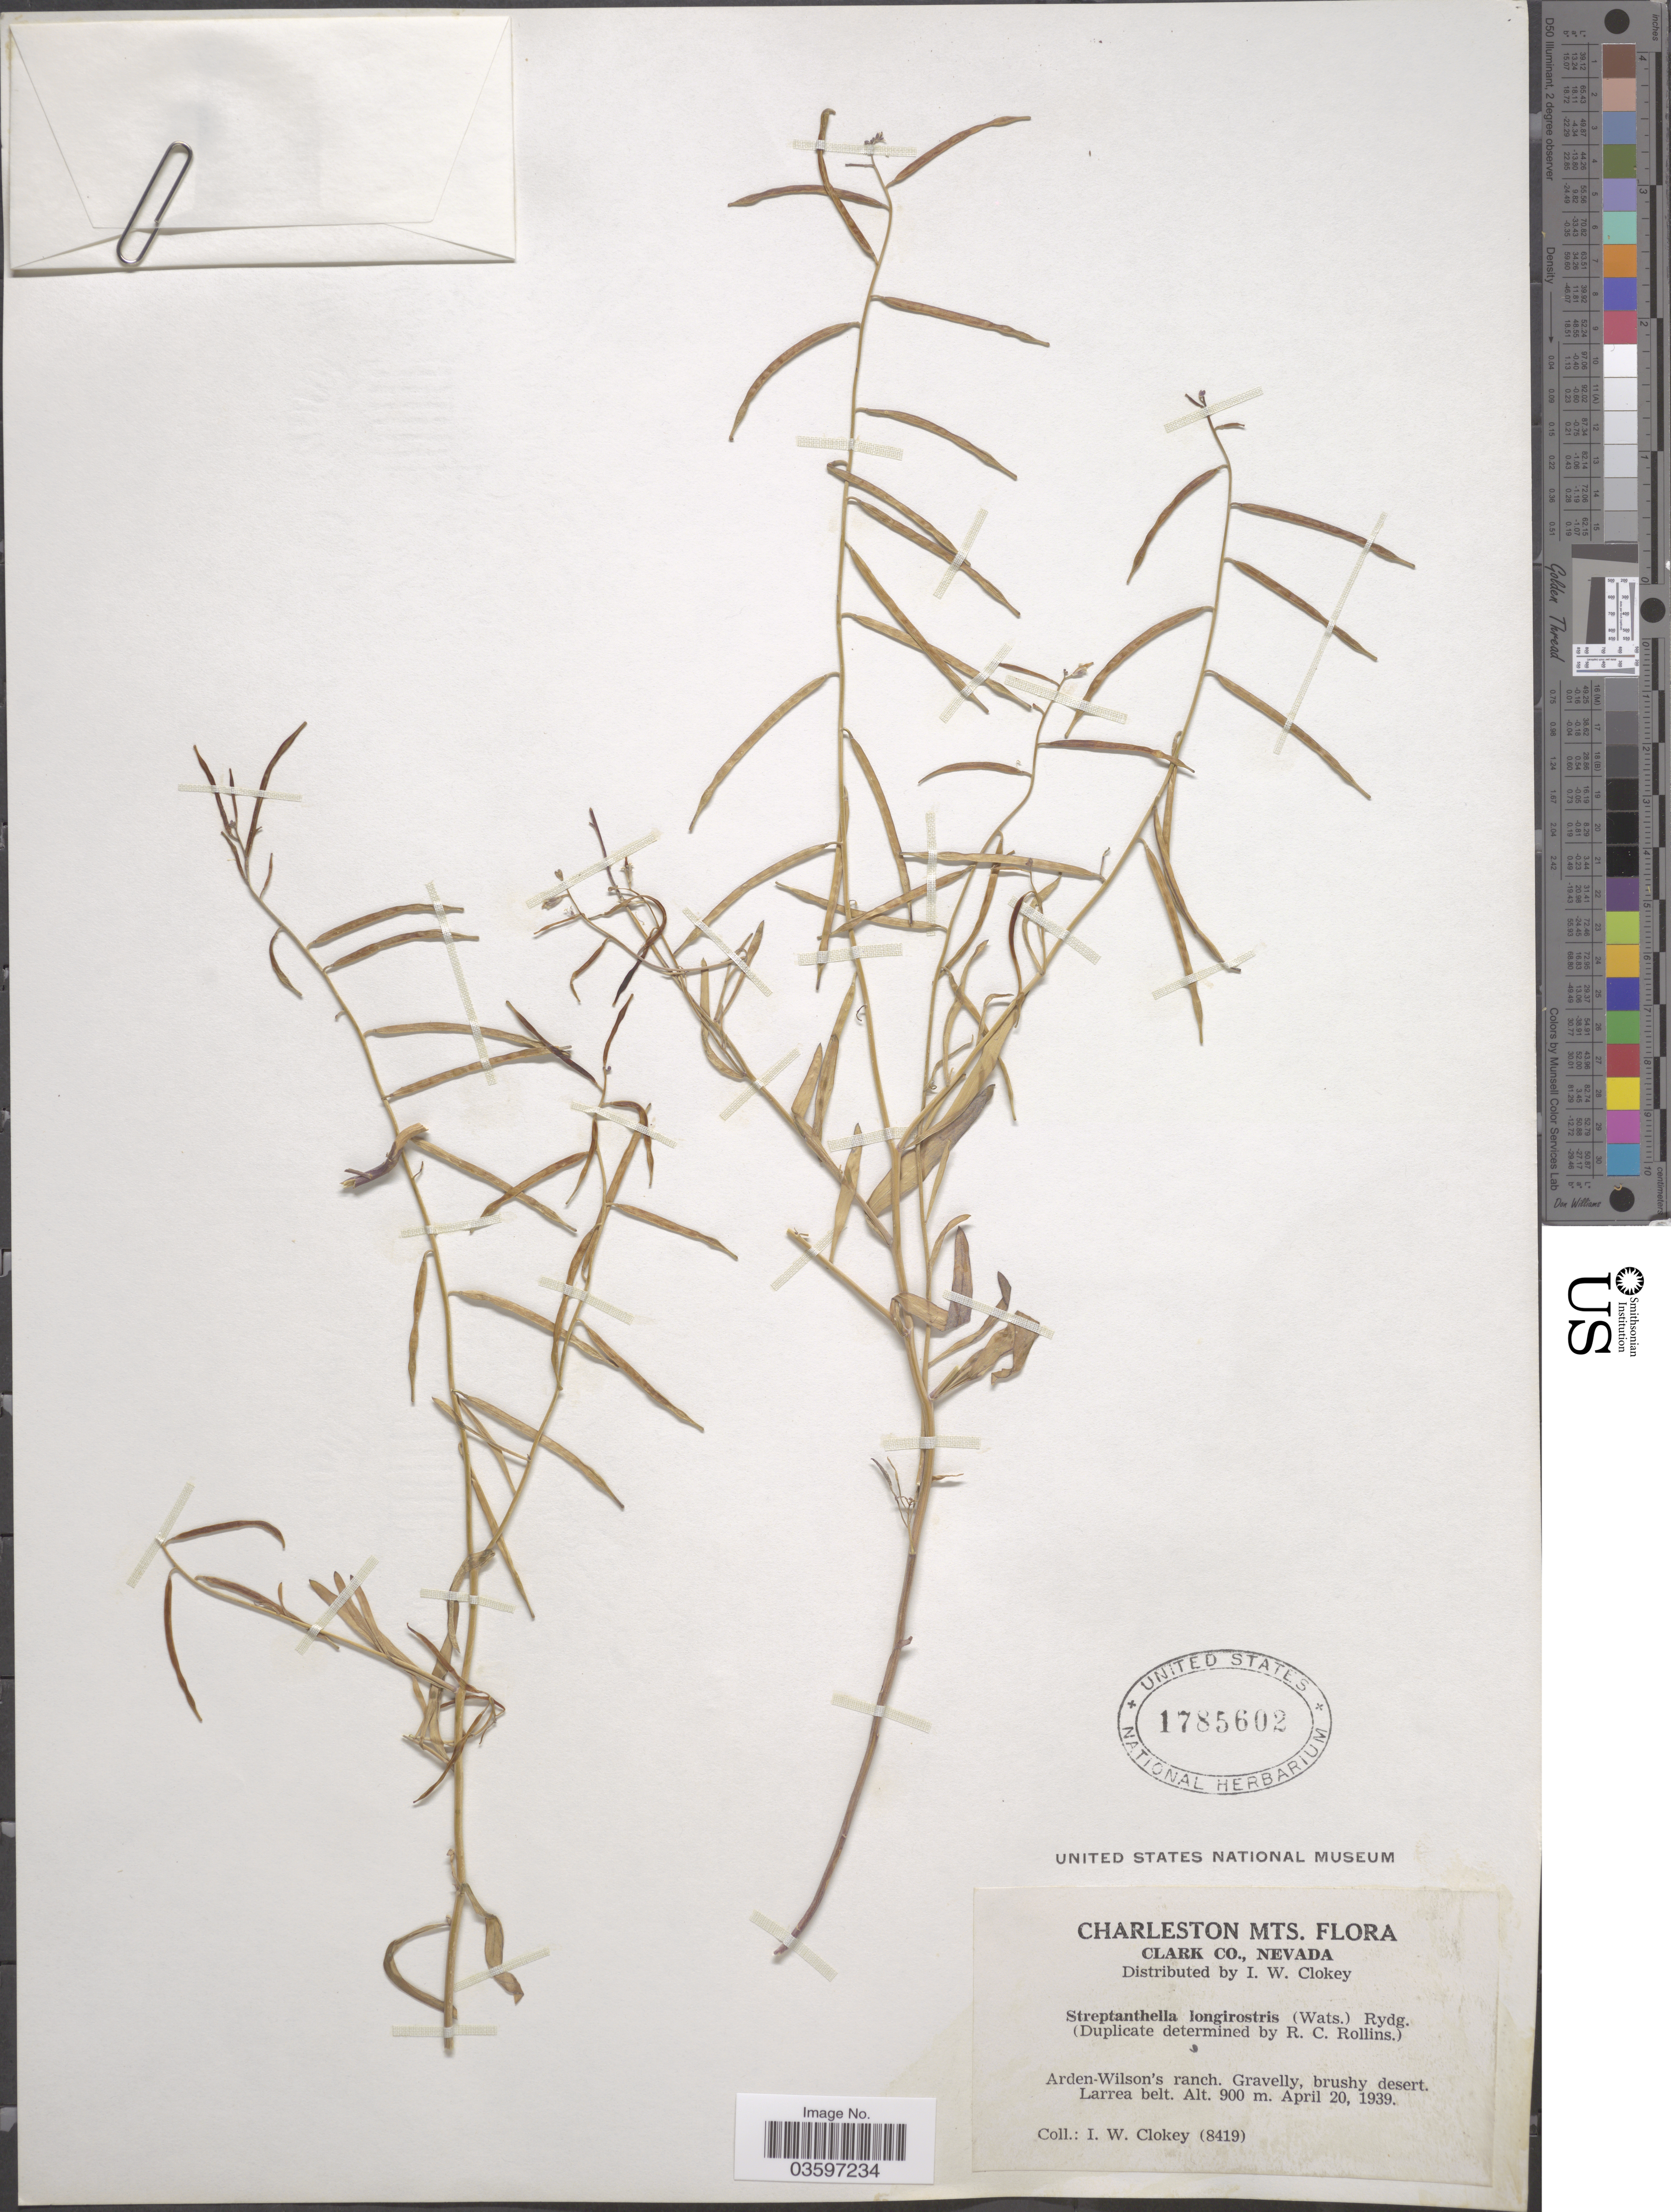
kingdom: Plantae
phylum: Tracheophyta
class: Magnoliopsida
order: Brassicales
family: Brassicaceae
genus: Streptanthella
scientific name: Streptanthella longirostris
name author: (S. Watson) Rydb.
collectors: I. W. Clokey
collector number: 8419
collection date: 1939-04-20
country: United States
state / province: Nevada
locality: Charleston Mts. Clark Co. Arden-Wilson's ranch. Larrea belt.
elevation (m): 900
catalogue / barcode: US 1785602